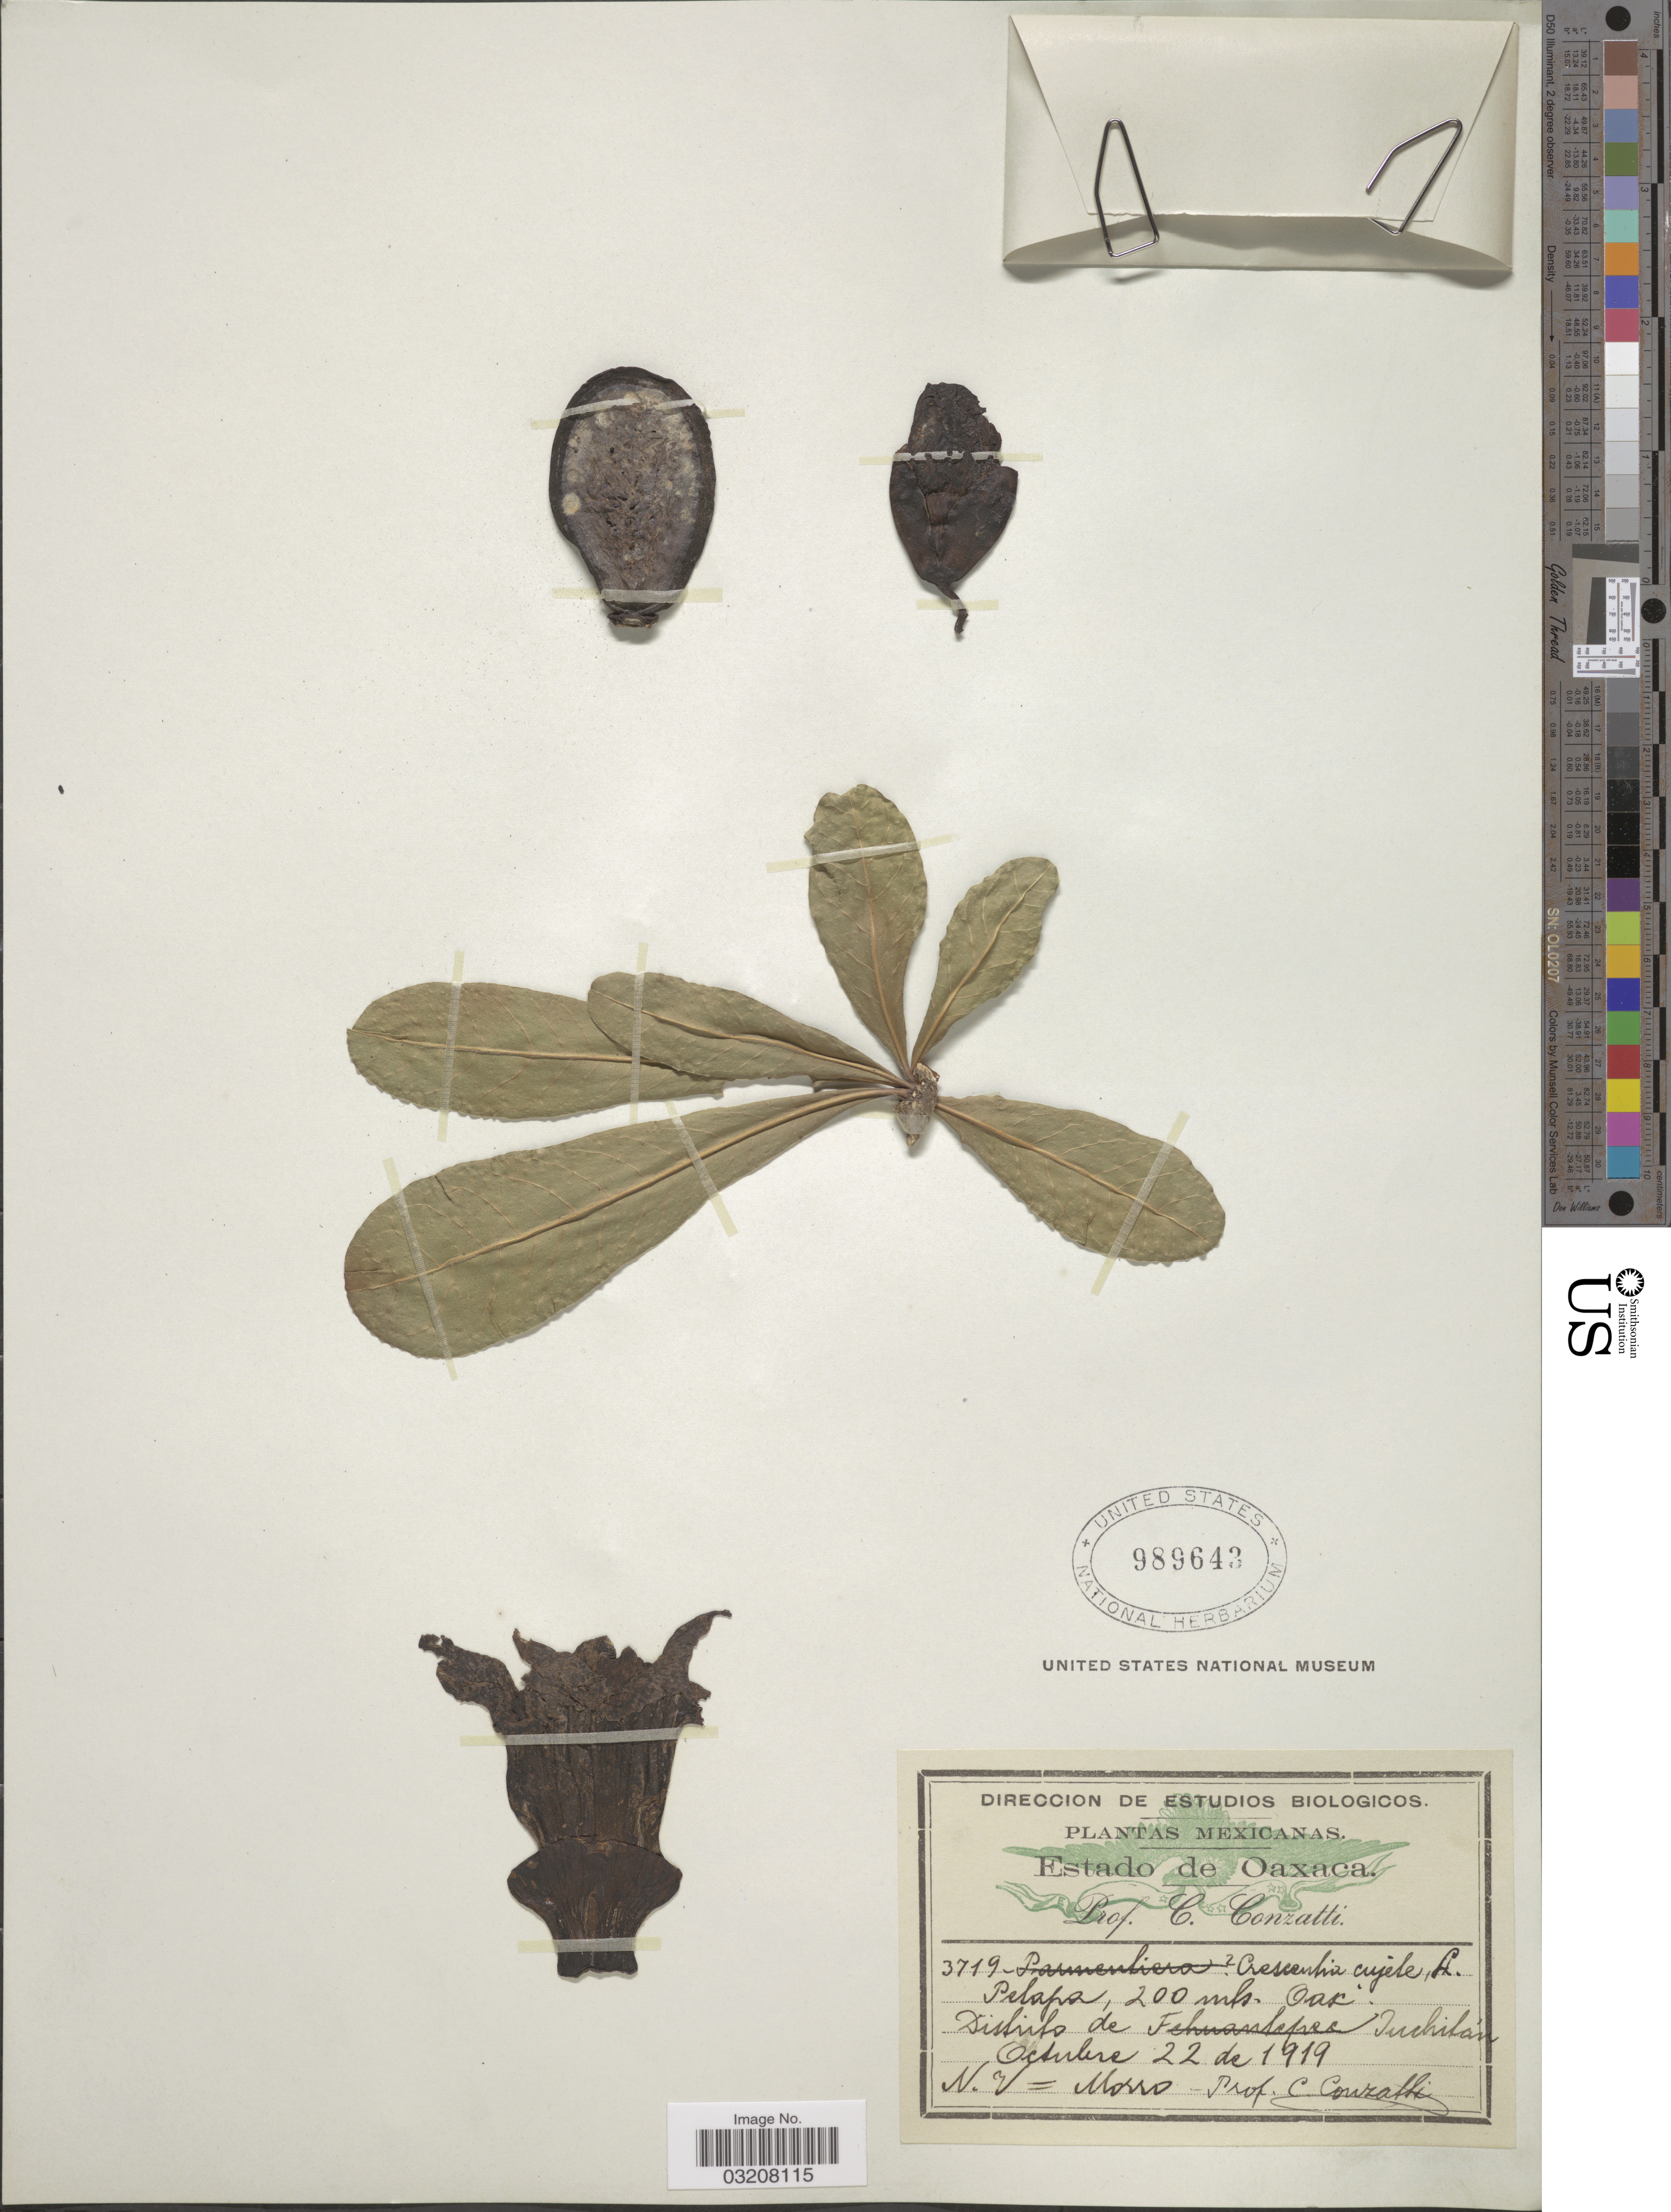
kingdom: Plantae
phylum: Tracheophyta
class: Magnoliopsida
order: Lamiales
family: Bignoniaceae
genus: Crescentia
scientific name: Crescentia cujete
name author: L.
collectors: C. Conzatti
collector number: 3719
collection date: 1919-10-22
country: Mexico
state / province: Oaxaca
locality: Pelapa. Distrito de Juchitán.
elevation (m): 200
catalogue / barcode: US 989643